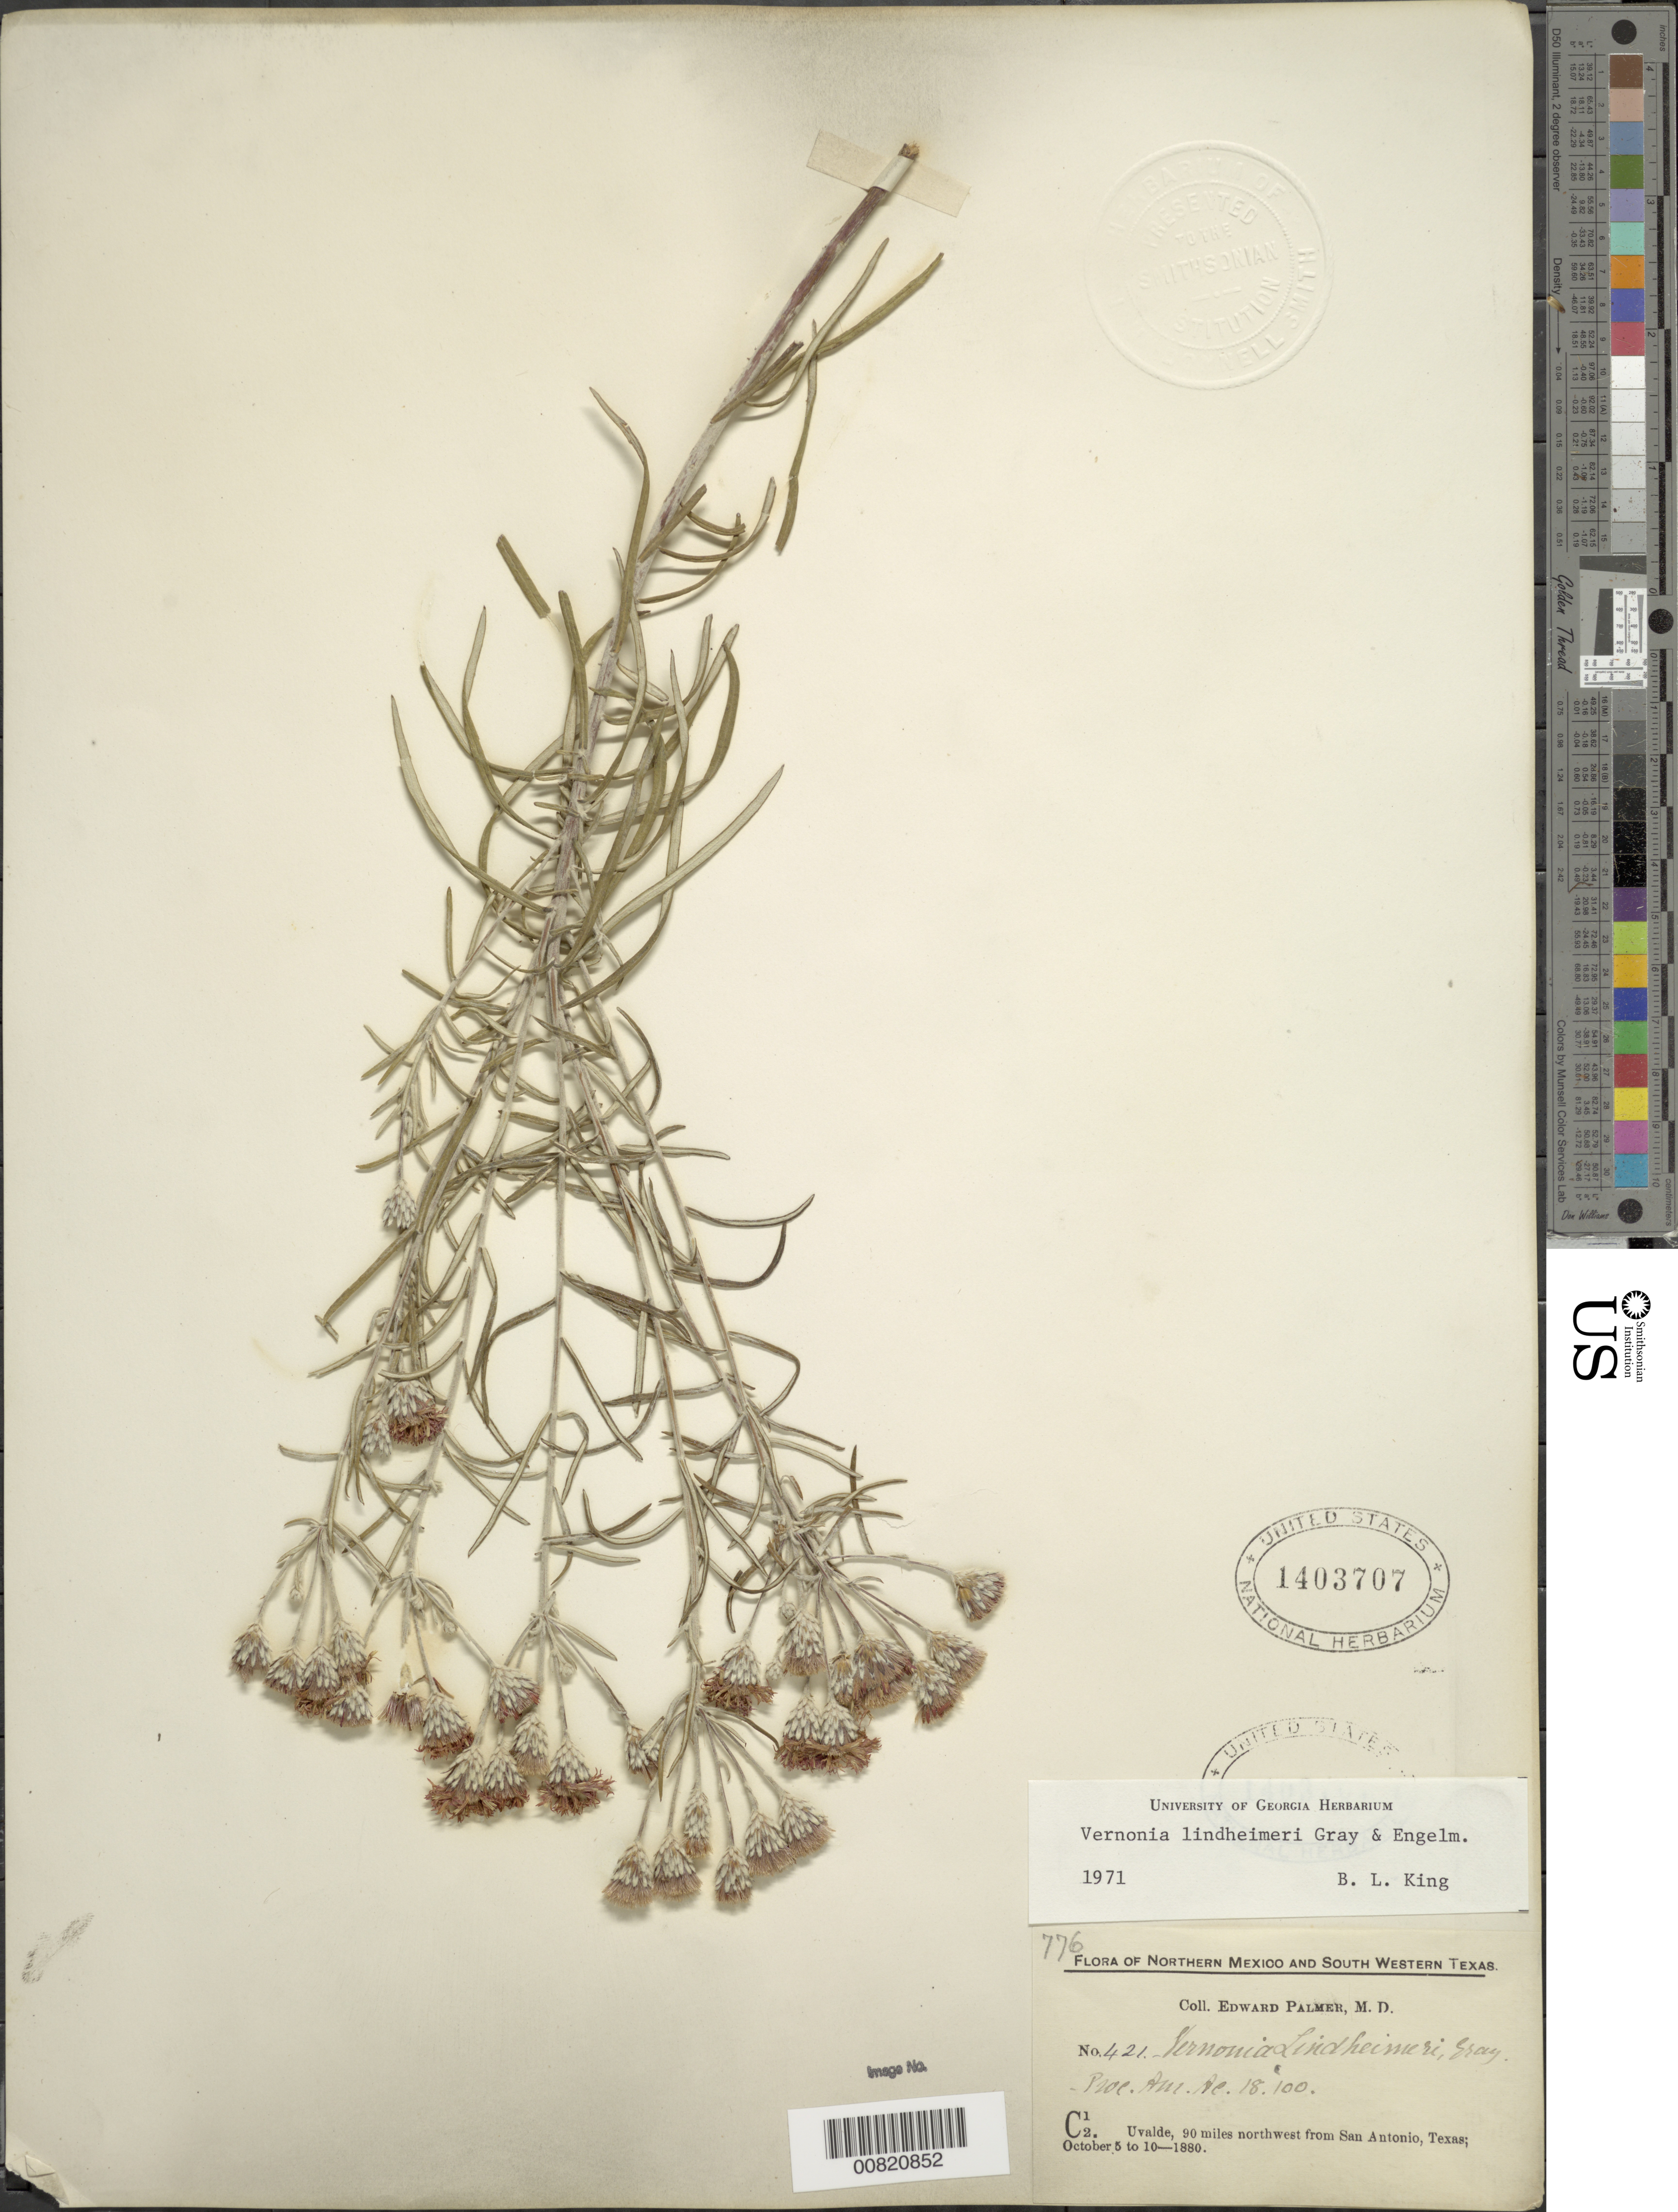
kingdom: Plantae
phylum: Tracheophyta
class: Magnoliopsida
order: Asterales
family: Asteraceae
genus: Vernonia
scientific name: Vernonia lindheimeri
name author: A. Gray & Engelm. in A. Gray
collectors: E. Palmer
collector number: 776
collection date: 1880-10-05/1880-10-10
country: United States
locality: Northern Mexico and South Western Texas. Uvalde, 90 miles northwest from San Antonio, Texas;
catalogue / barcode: US 1403707